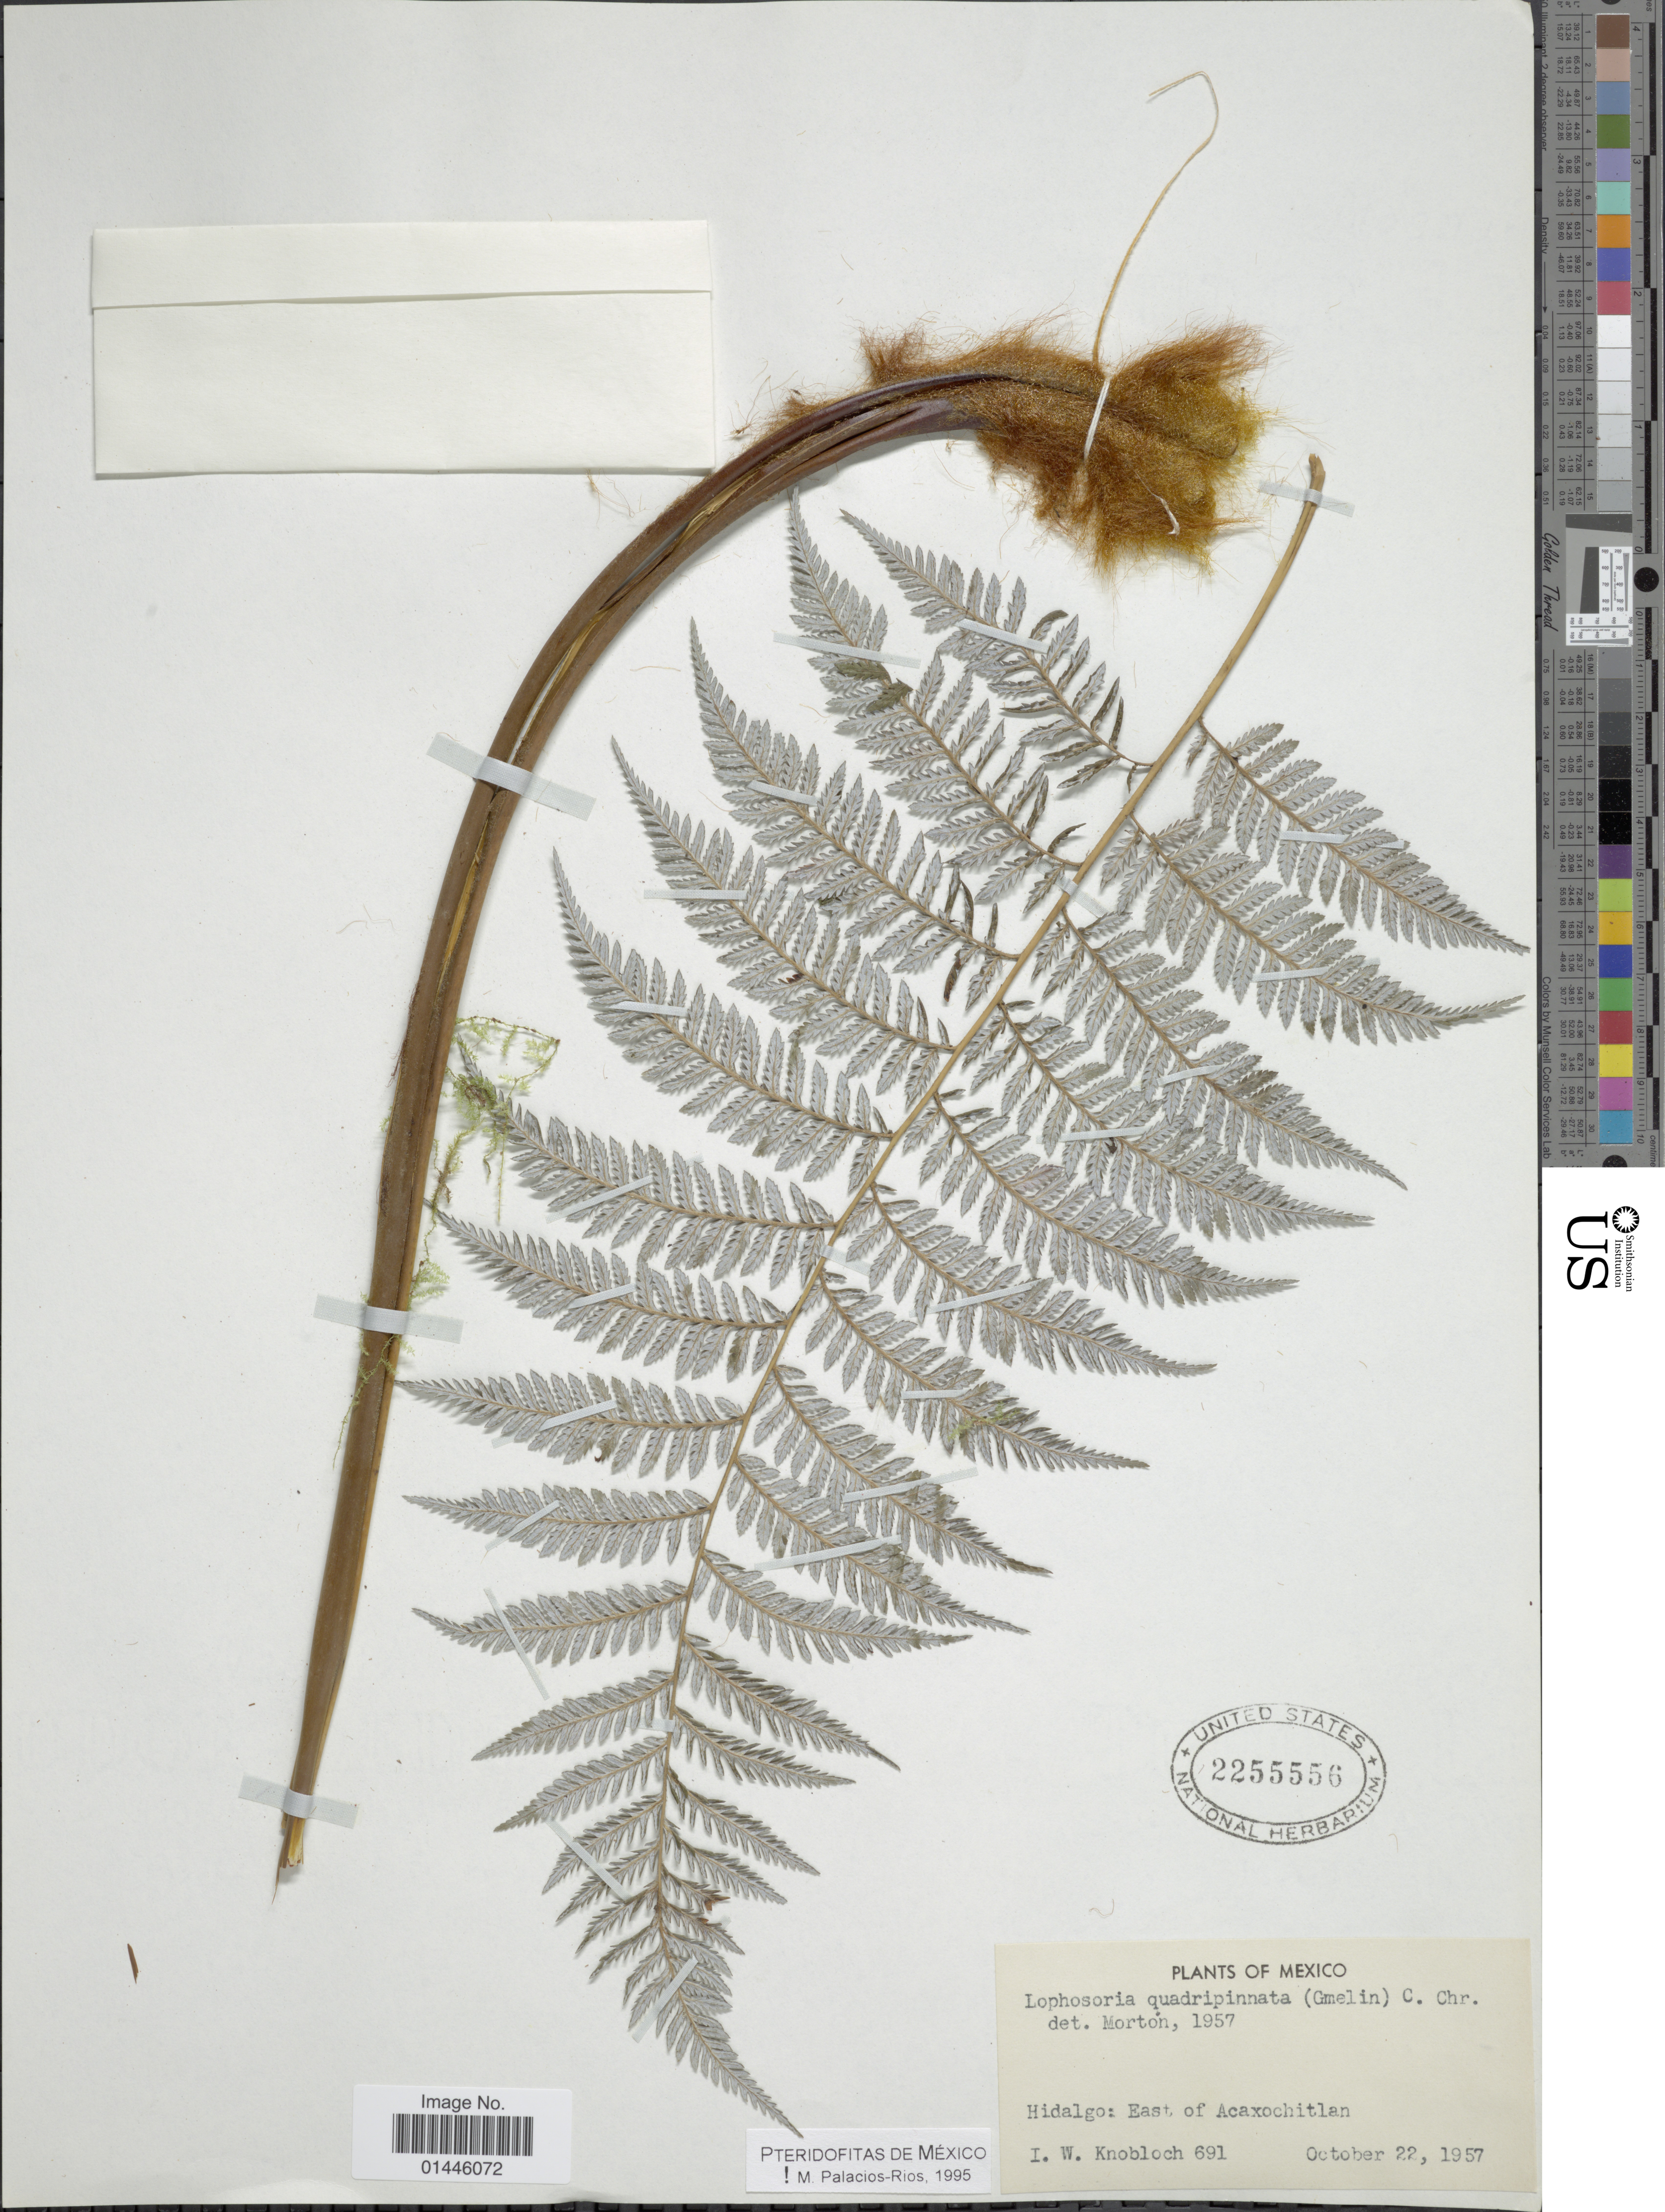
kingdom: Plantae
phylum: Tracheophyta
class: Polypodiopsida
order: Cyatheales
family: Dicksoniaceae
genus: Lophosoria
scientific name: Lophosoria quadripinnata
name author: (J.F. Gmel.) C. Chr.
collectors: I. W. Knobloch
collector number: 691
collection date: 1957-10-22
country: Mexico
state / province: Hidalgo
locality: East of Acaxochitlan.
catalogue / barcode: US 2255556